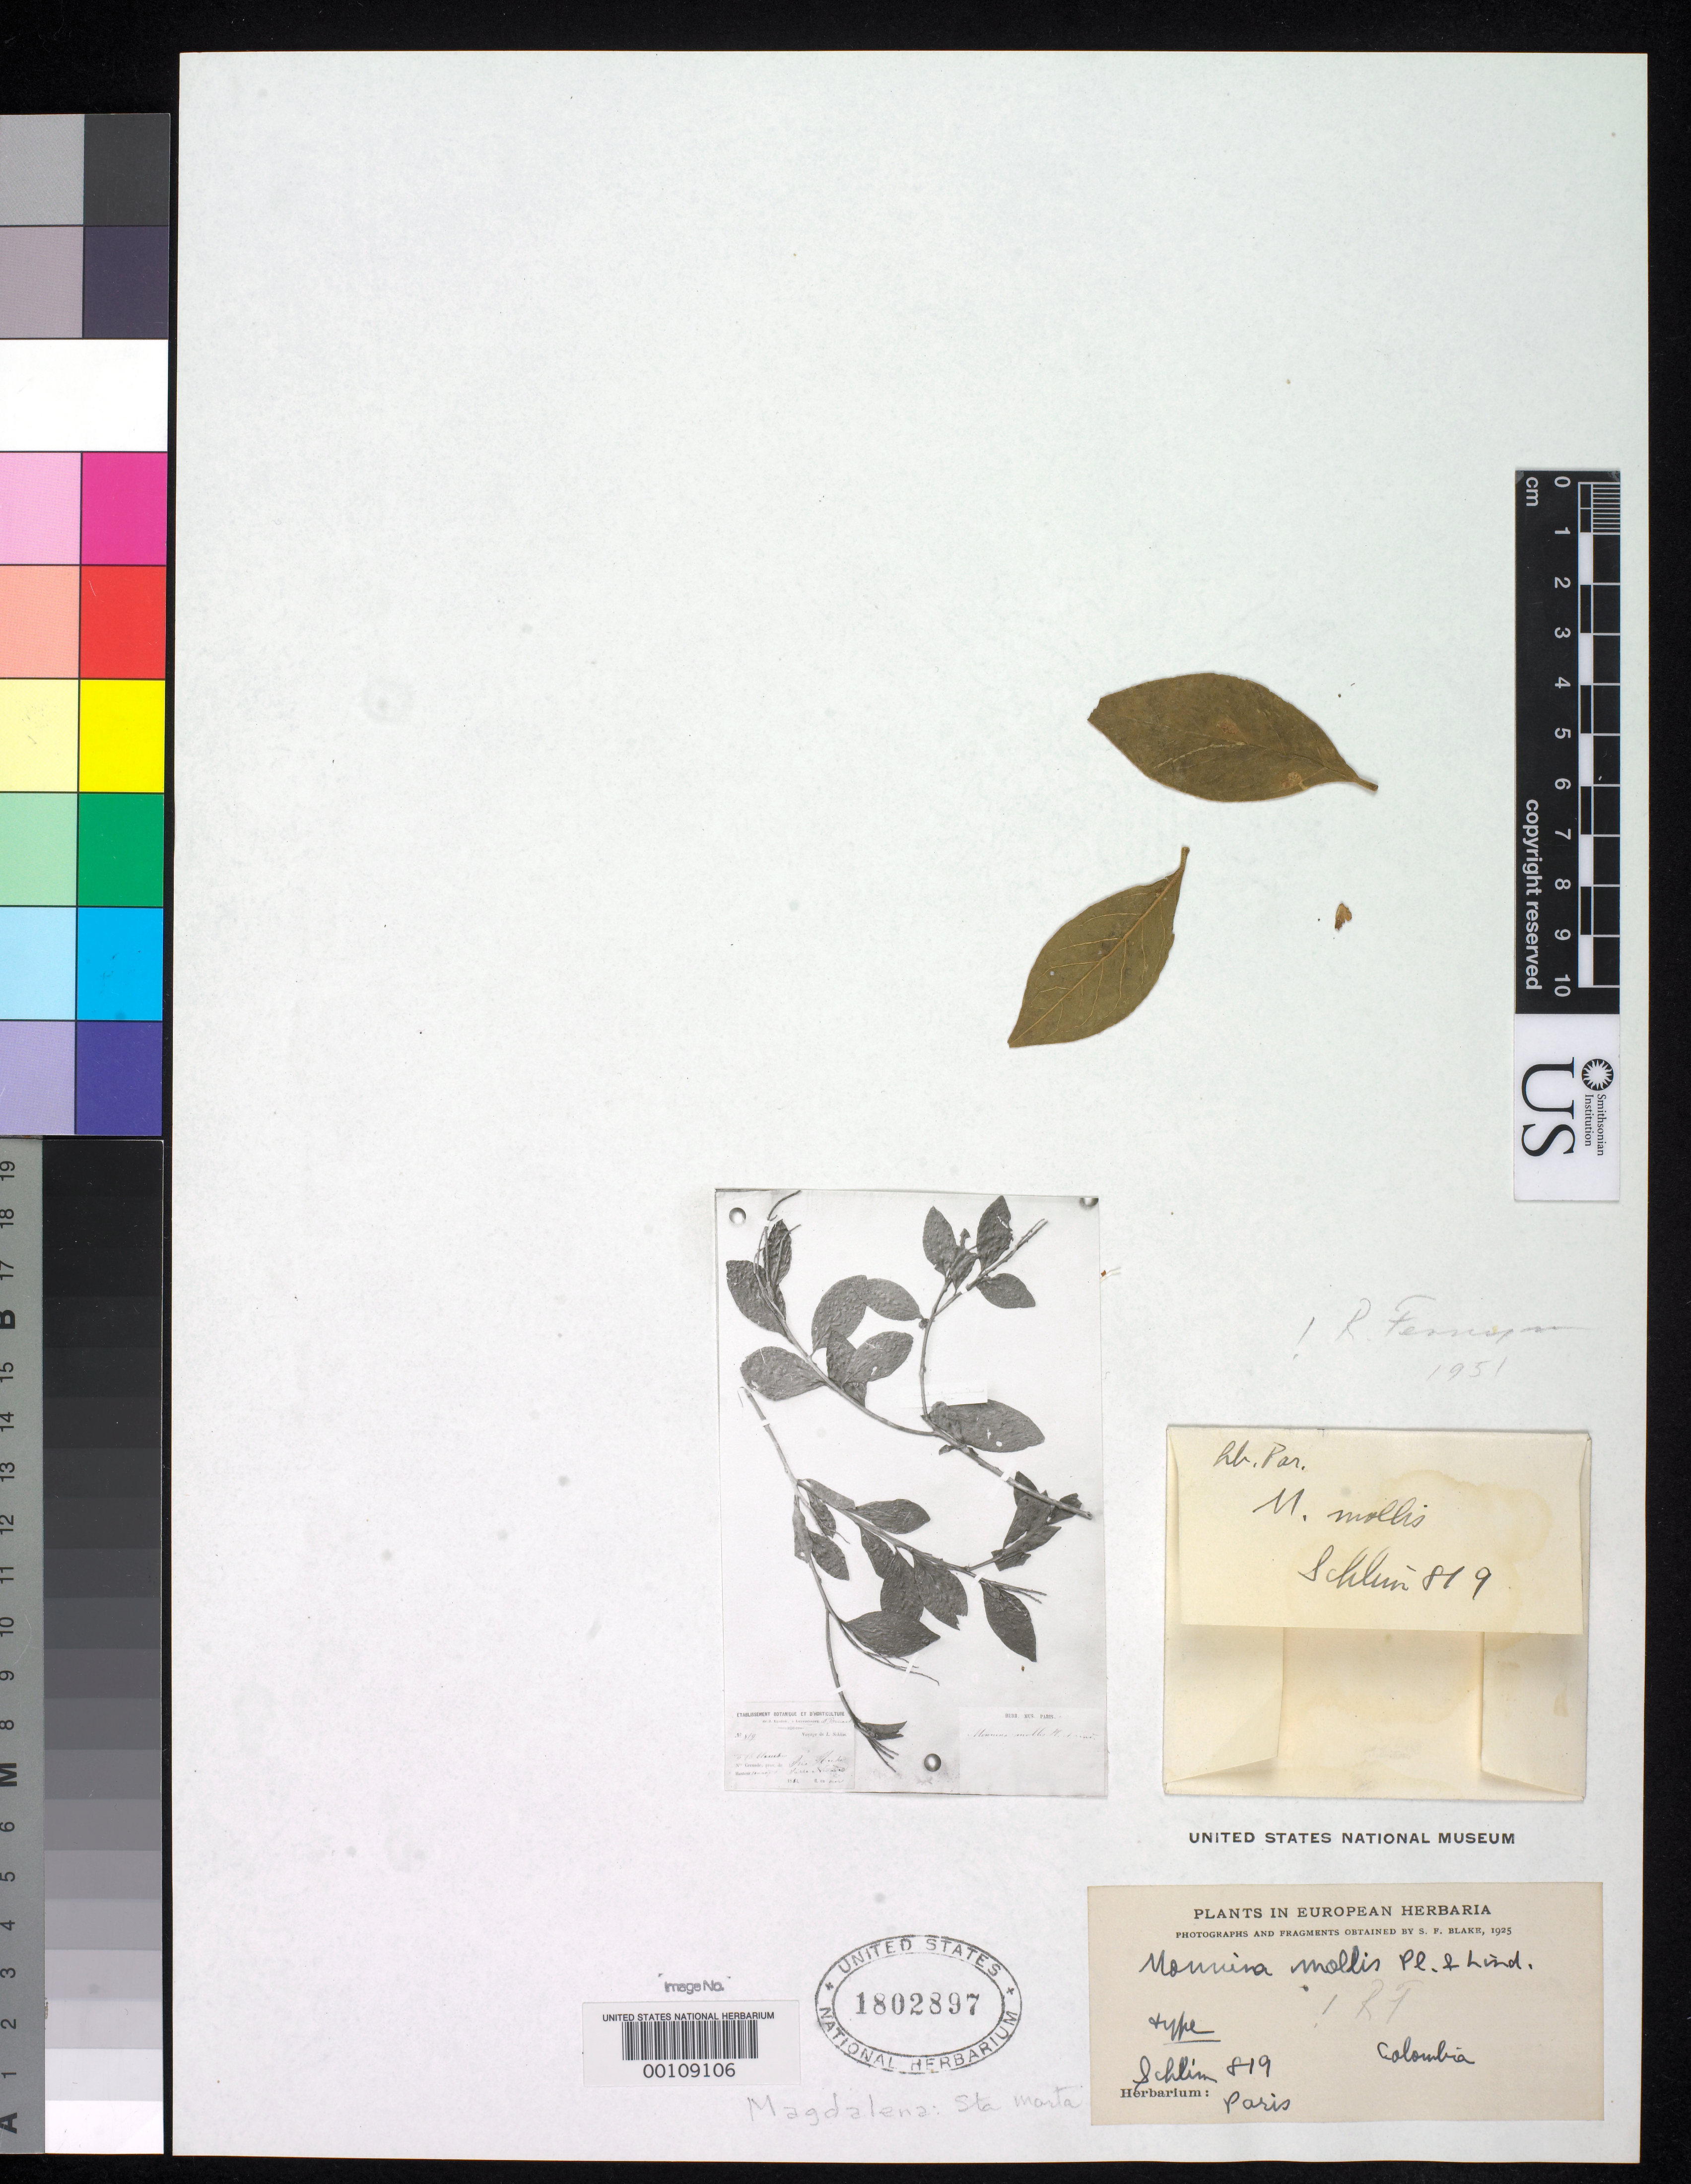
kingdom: Plantae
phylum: Tracheophyta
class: Magnoliopsida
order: Fabales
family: Polygalaceae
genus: Monnina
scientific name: Monnina mollis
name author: Planch. & Linden in Triana & Planch.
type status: Type Material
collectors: L. Schlim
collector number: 819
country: Colombia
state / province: Magdalena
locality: Santa Marta.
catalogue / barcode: US 1802897